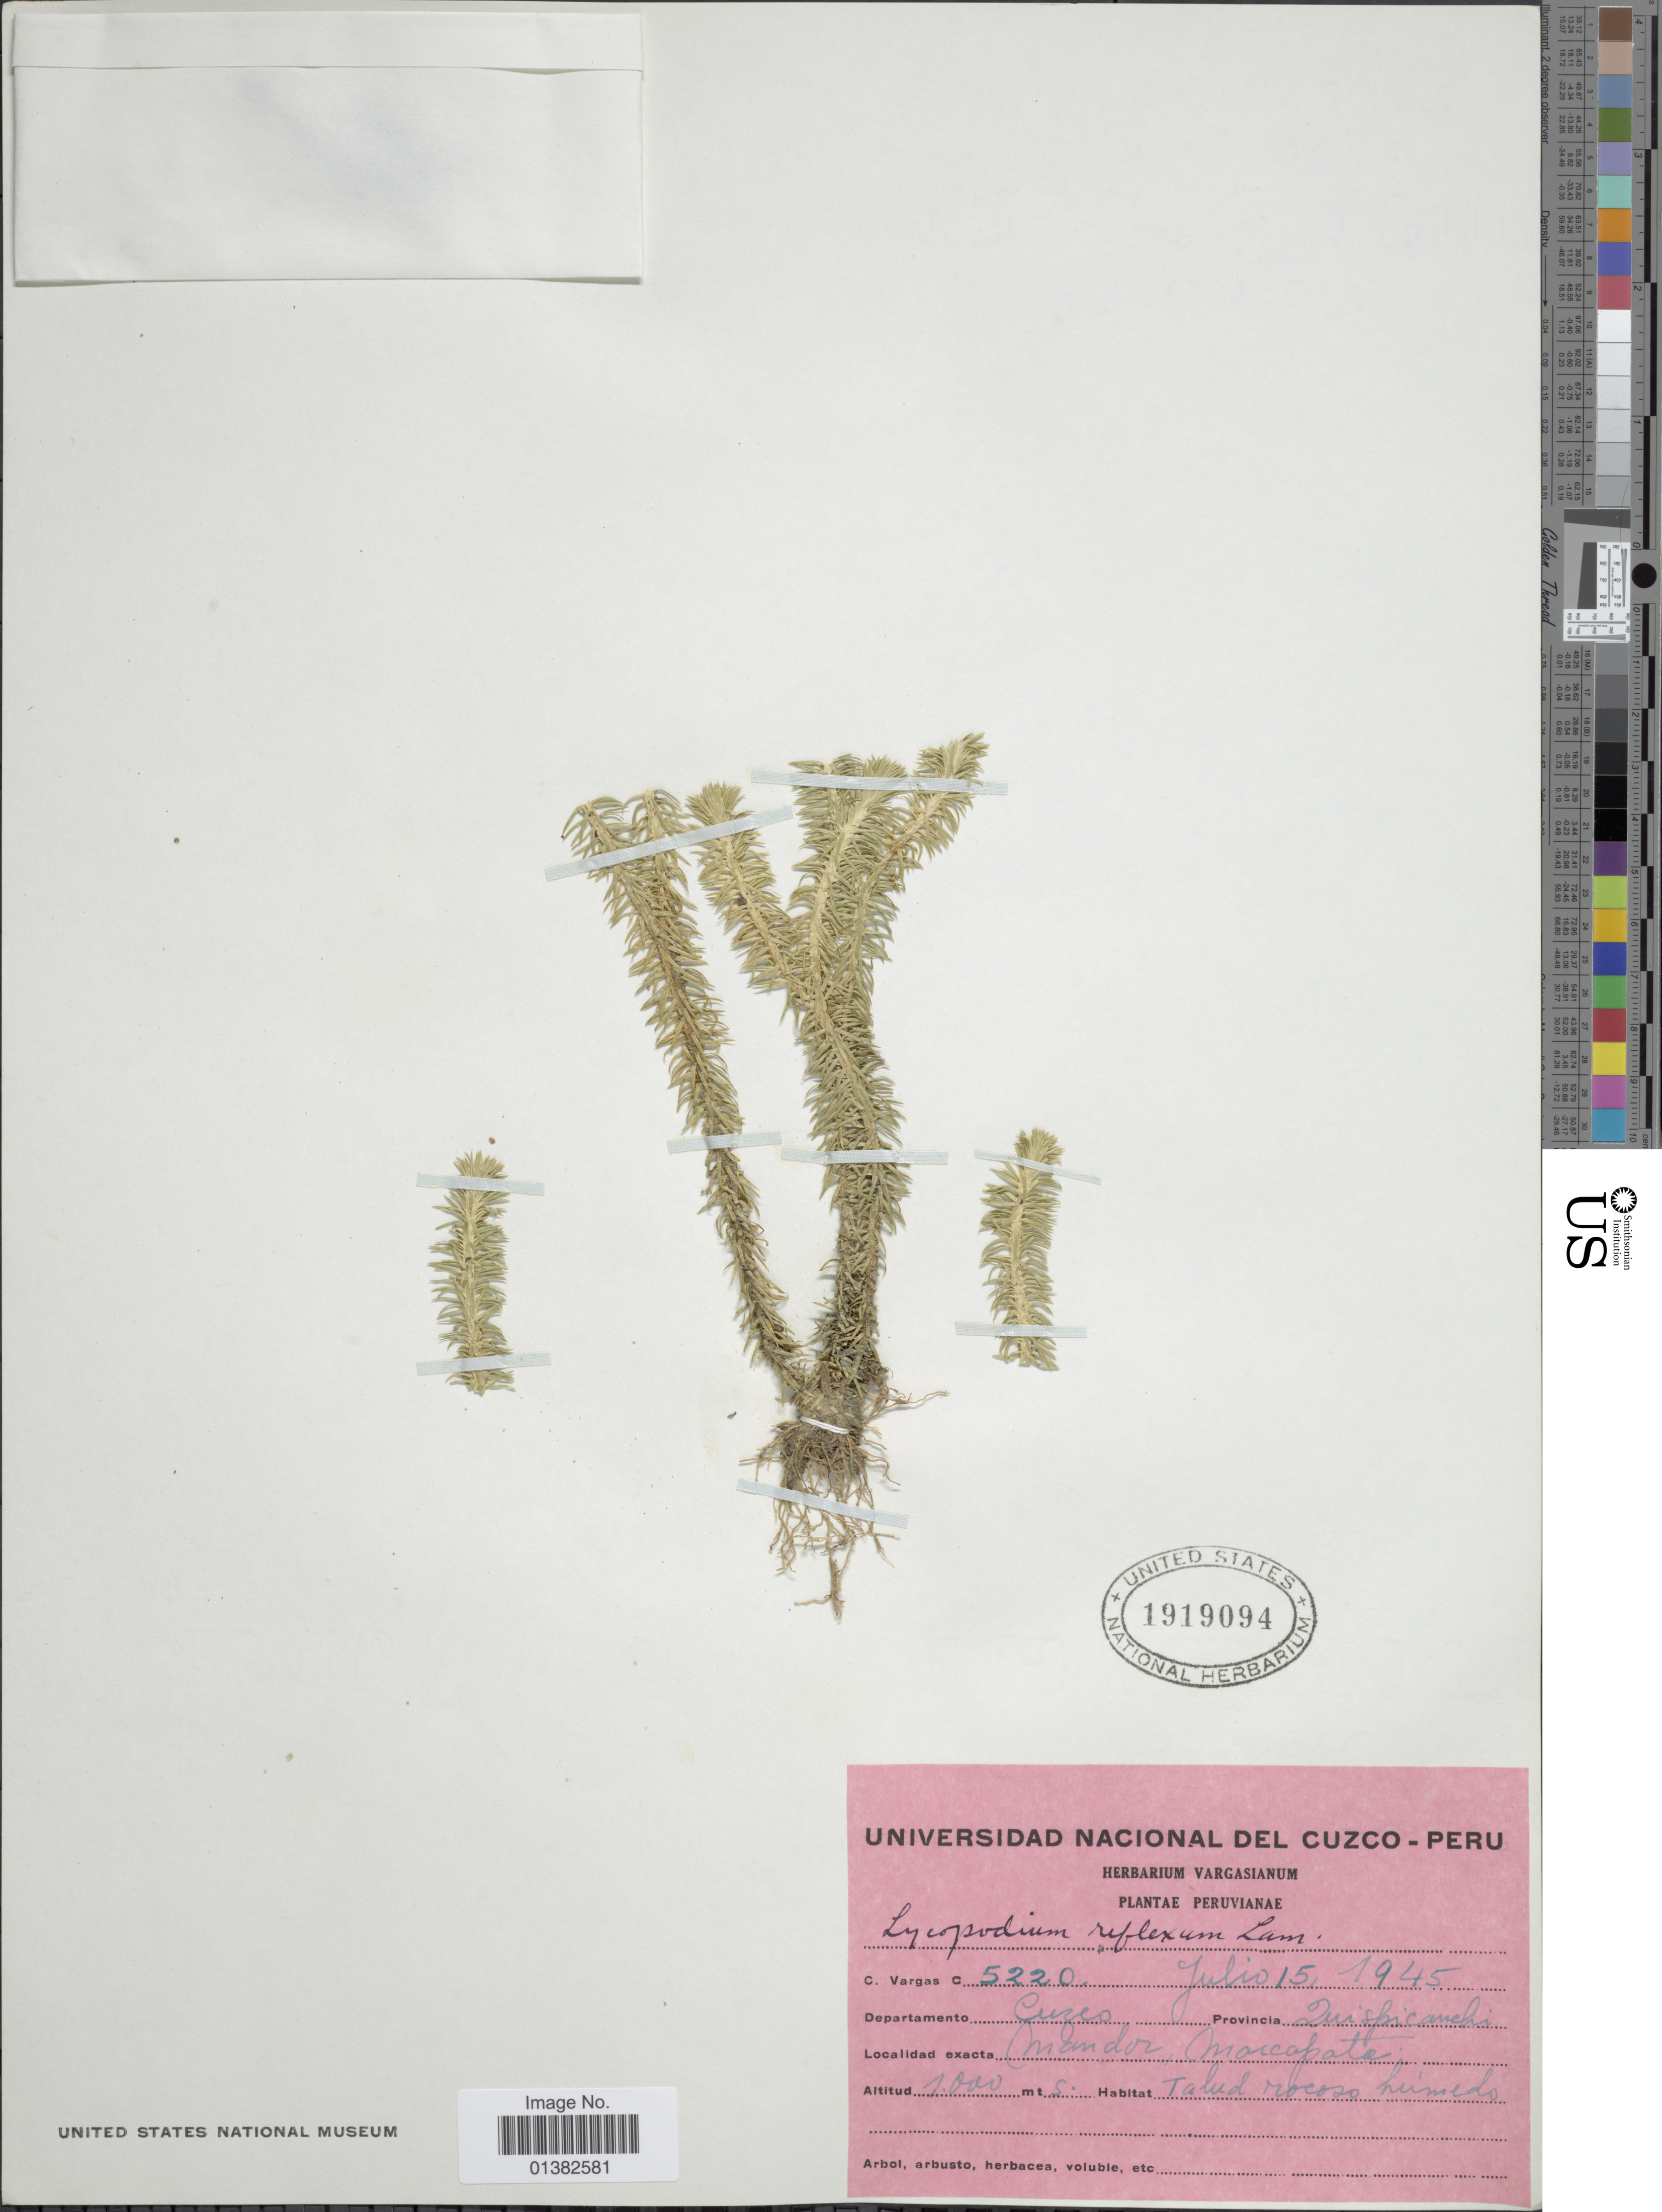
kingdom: Plantae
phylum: Tracheophyta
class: Lycopodiopsida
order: Lycopodiales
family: Lycopodiaceae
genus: Phlegmariurus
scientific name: Phlegmariurus reflexus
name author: (Lam.) B. Øllg.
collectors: C. Vargas Calderón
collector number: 5220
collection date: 1945-07-15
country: Peru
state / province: Cusco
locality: Provincia Quispicanchis, Mirador Marcapata.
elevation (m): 1000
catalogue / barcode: US 1919094